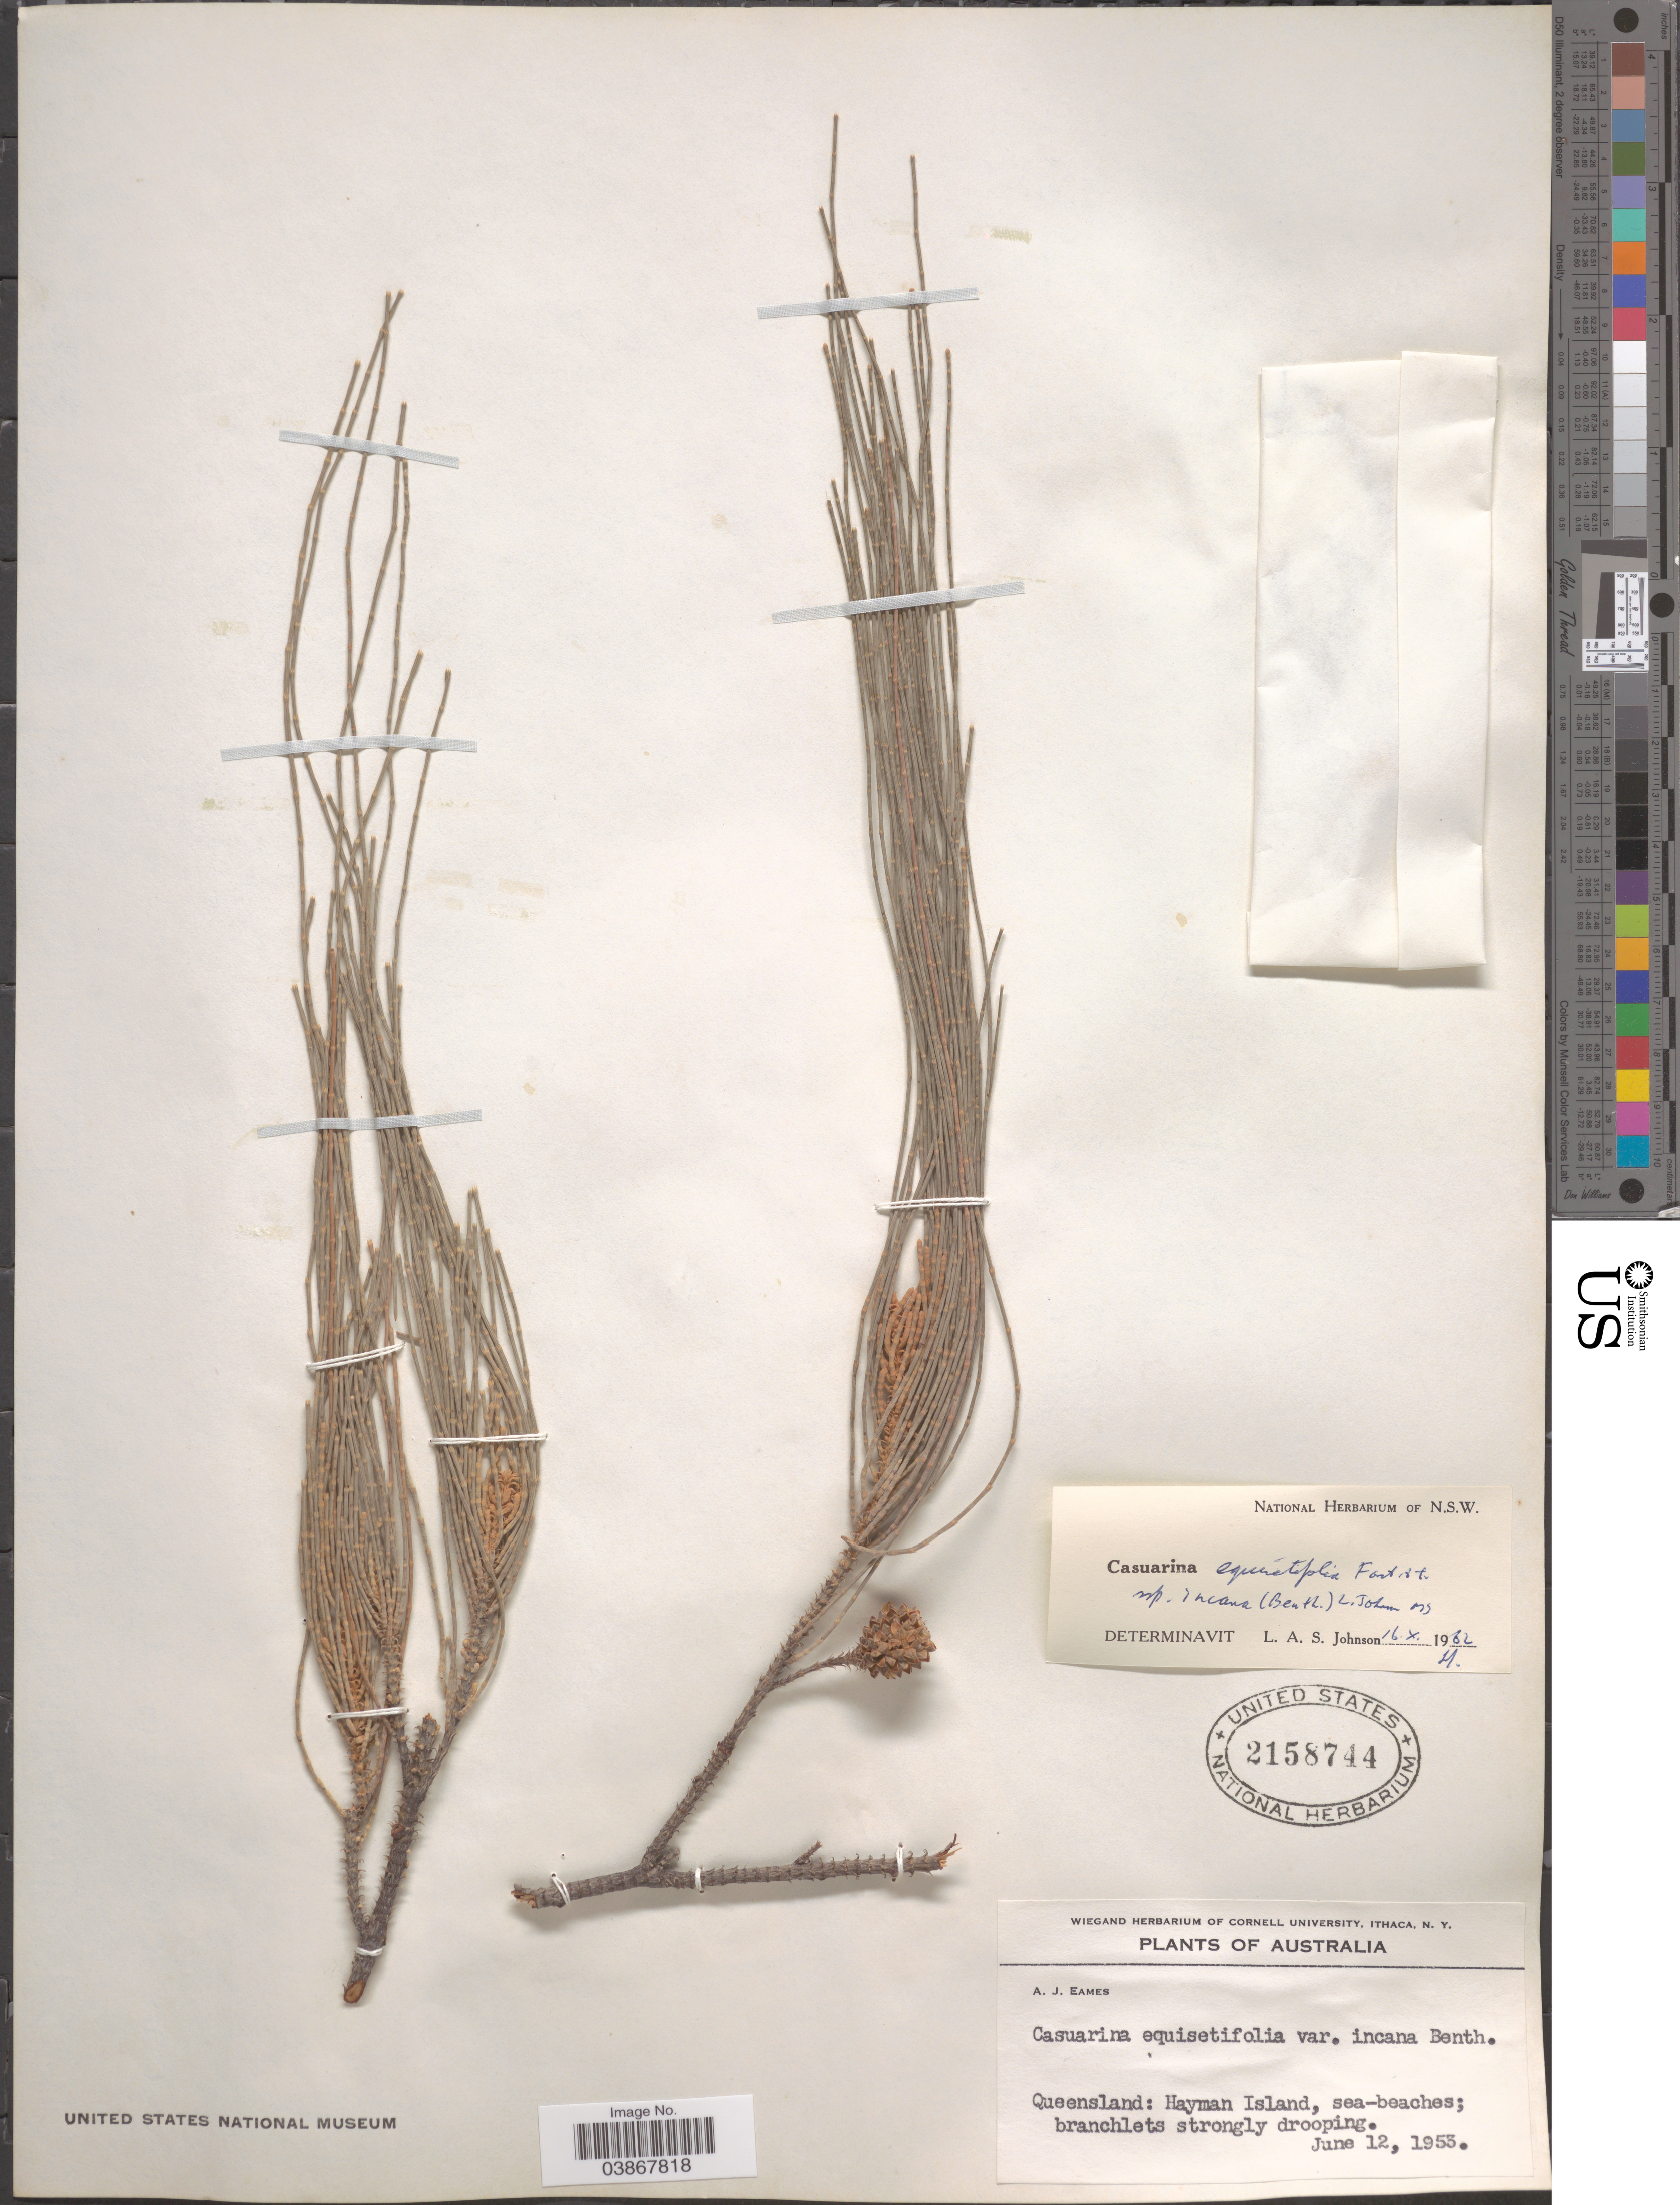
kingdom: Plantae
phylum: Tracheophyta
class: Magnoliopsida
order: Fagales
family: Casuarinaceae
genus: Casuarina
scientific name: Casuarina equisetifolia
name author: L.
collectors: A. J. Eames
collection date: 1953-06-12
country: Australia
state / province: Queensland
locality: Hayman Island, sea-beaches; branchlets strongly drooping.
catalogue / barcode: US 2158744